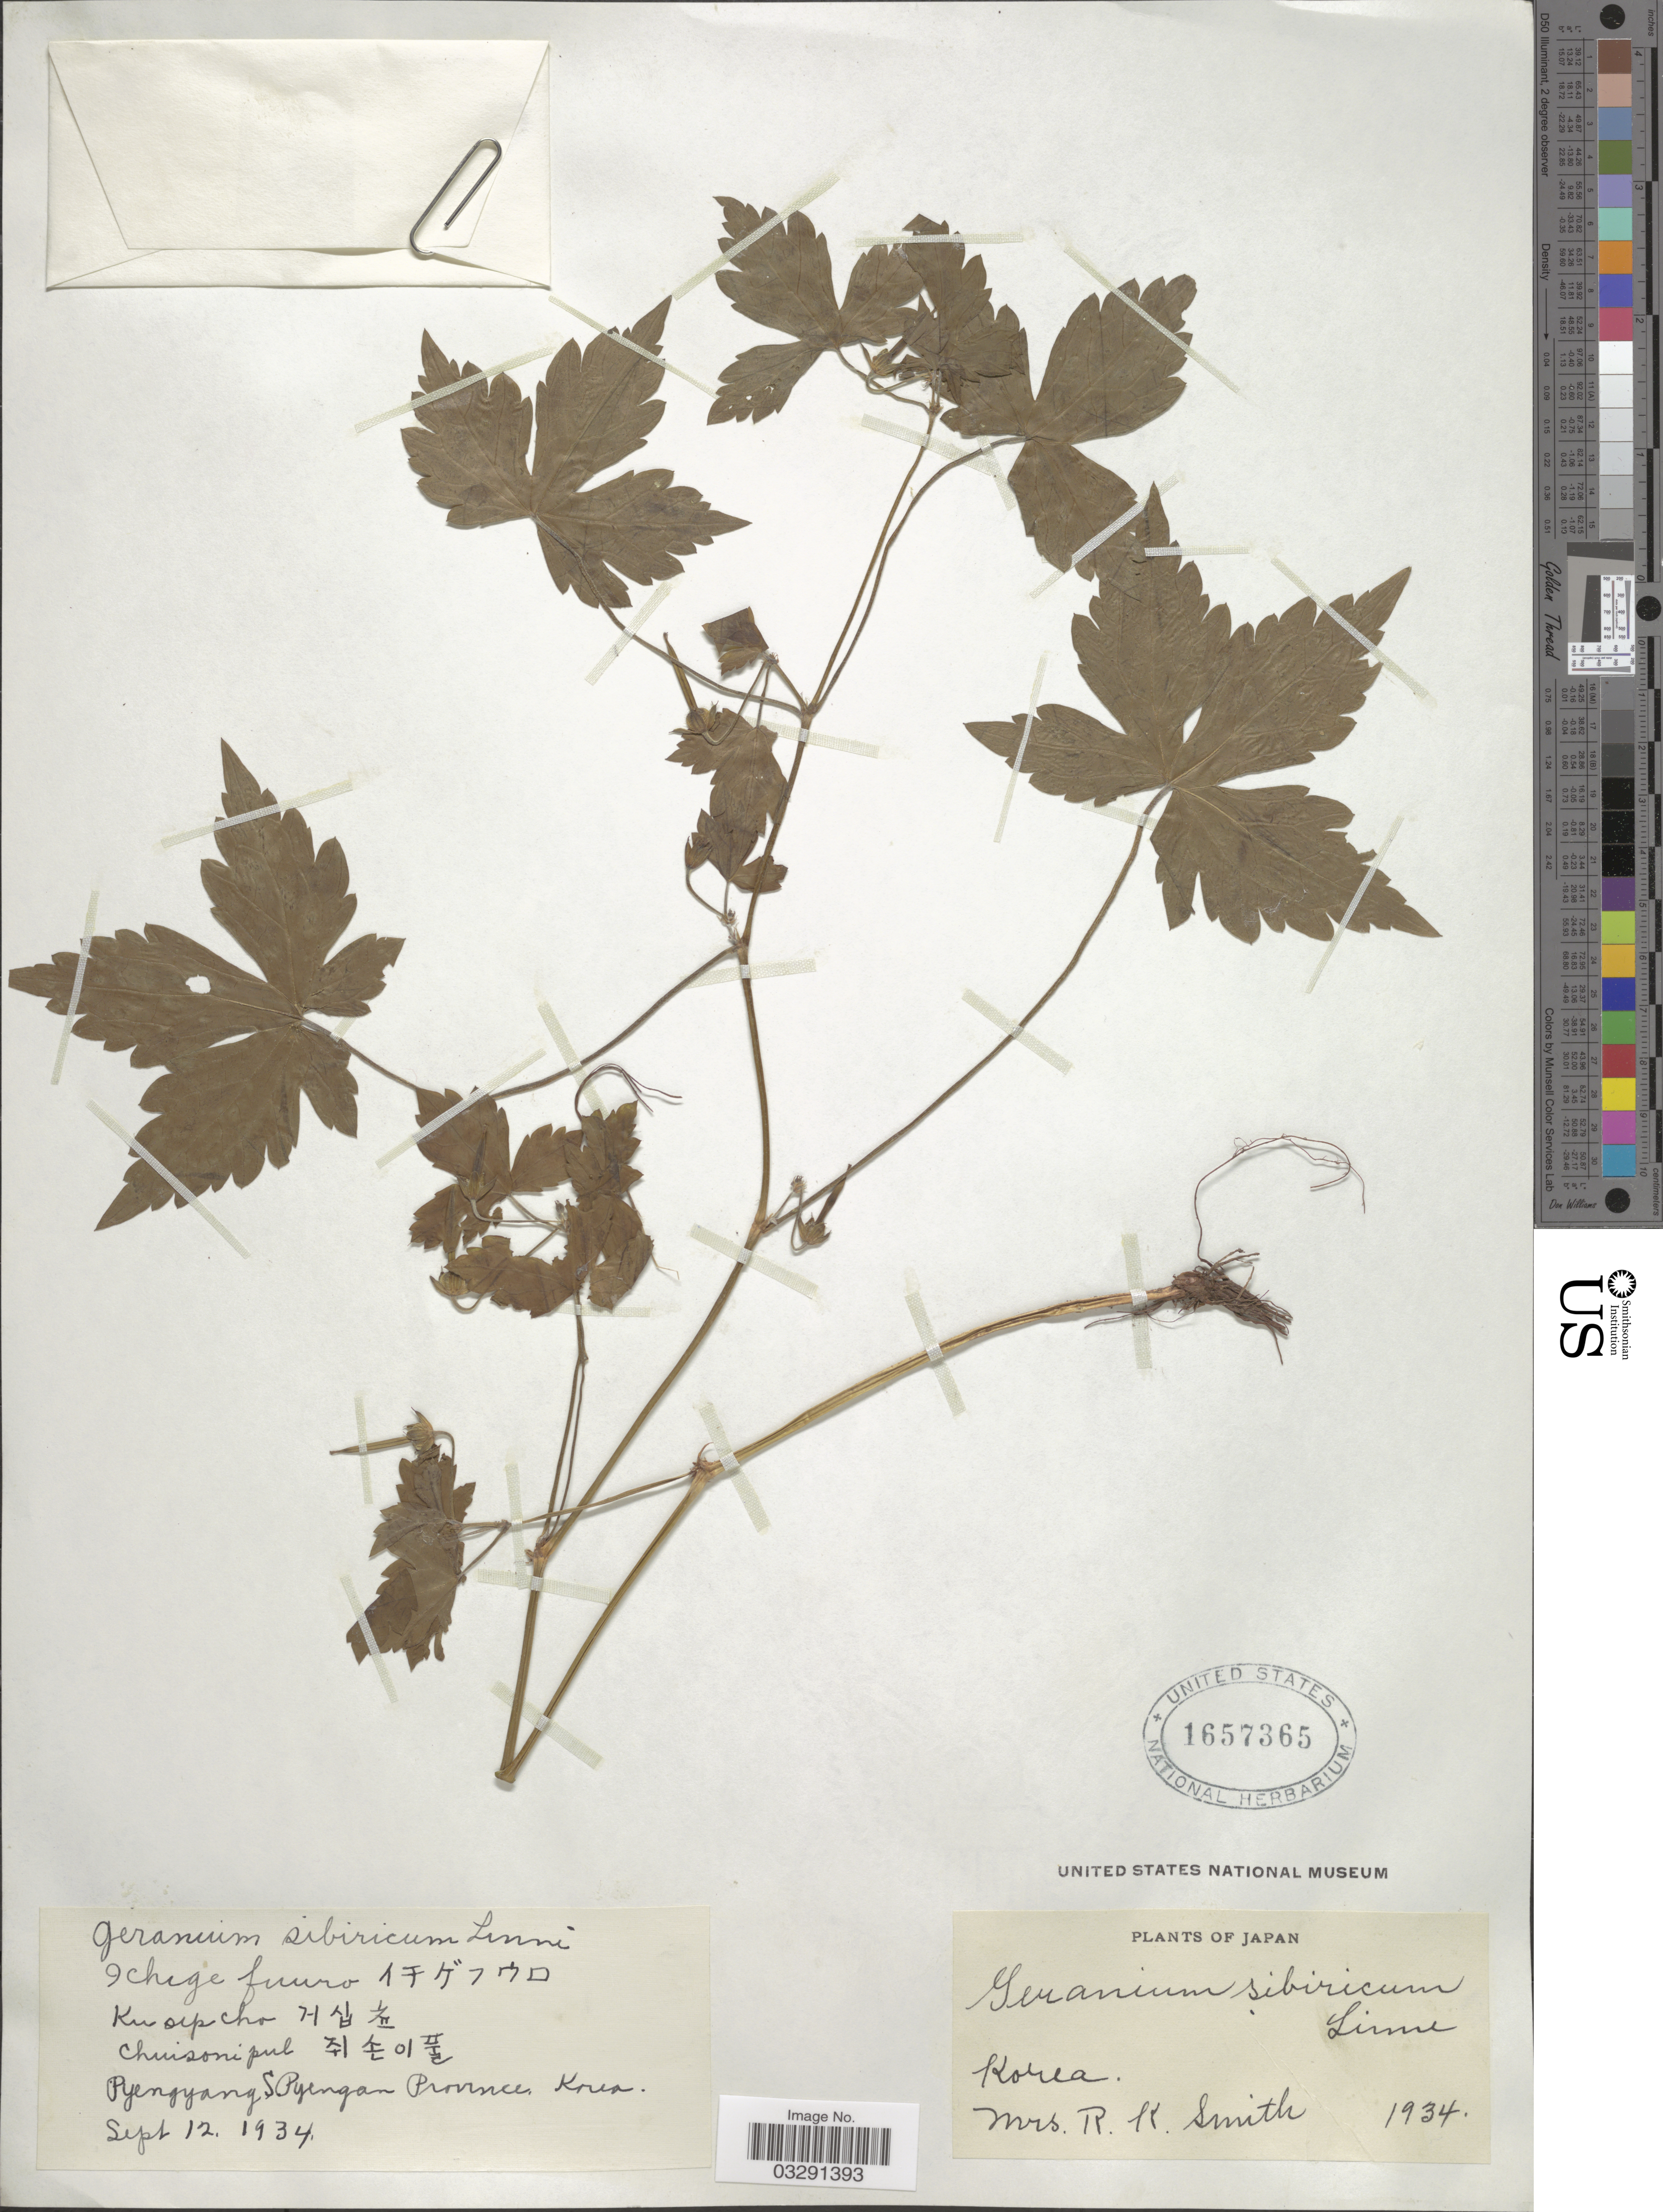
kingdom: Plantae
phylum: Tracheophyta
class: Magnoliopsida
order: Geraniales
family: Geraniaceae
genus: Geranium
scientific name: Geranium sibiricum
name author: L.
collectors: Mrs. R. K. Smith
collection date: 1934-09-12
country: North Korea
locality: Pyengyang S. Pyengan Provinces, Korea.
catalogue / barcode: US 1657365